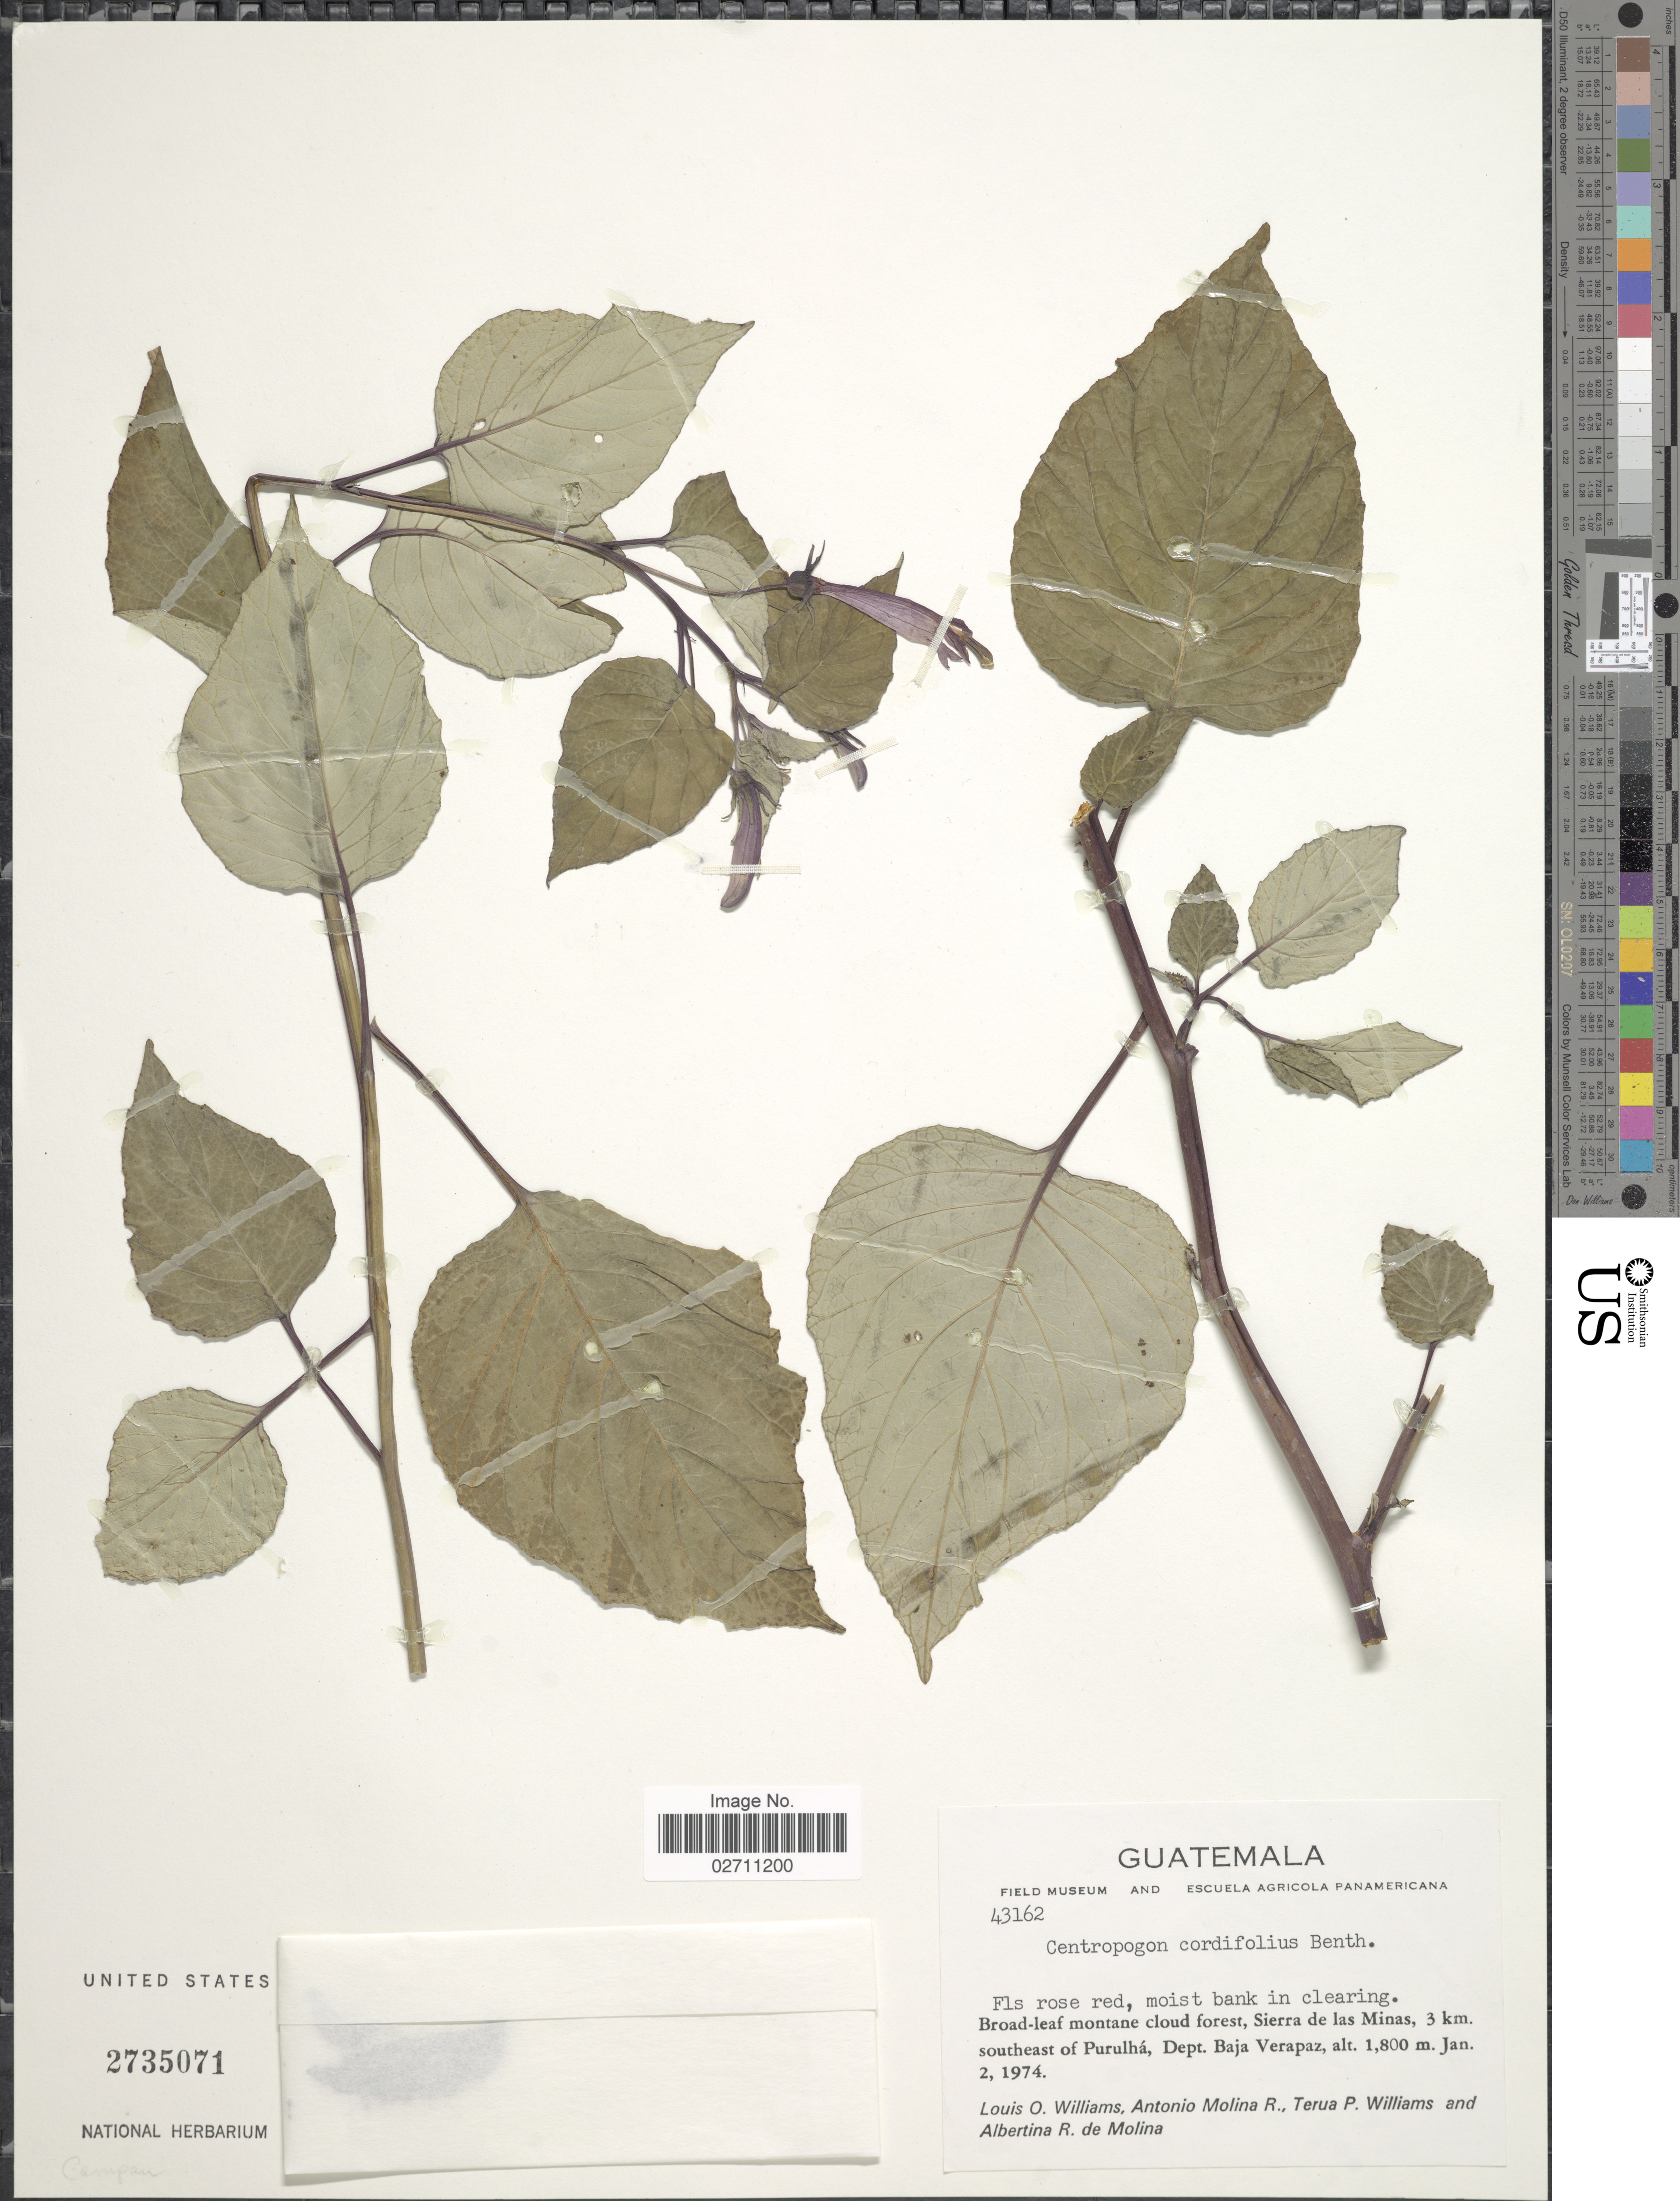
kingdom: Plantae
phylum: Tracheophyta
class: Magnoliopsida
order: Asterales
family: Campanulaceae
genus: Centropogon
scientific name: Centropogon cordifolius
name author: Benth.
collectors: L. O. Williams, A. Molina R., T. P. Williams & A. R. Molina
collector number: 43162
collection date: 1974-01-02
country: Guatemala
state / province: Baja Verapaz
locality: Moist bank in clearing, Sierra de las Minas, 3 km. southeast of Purulha.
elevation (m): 1800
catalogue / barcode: US 2735071